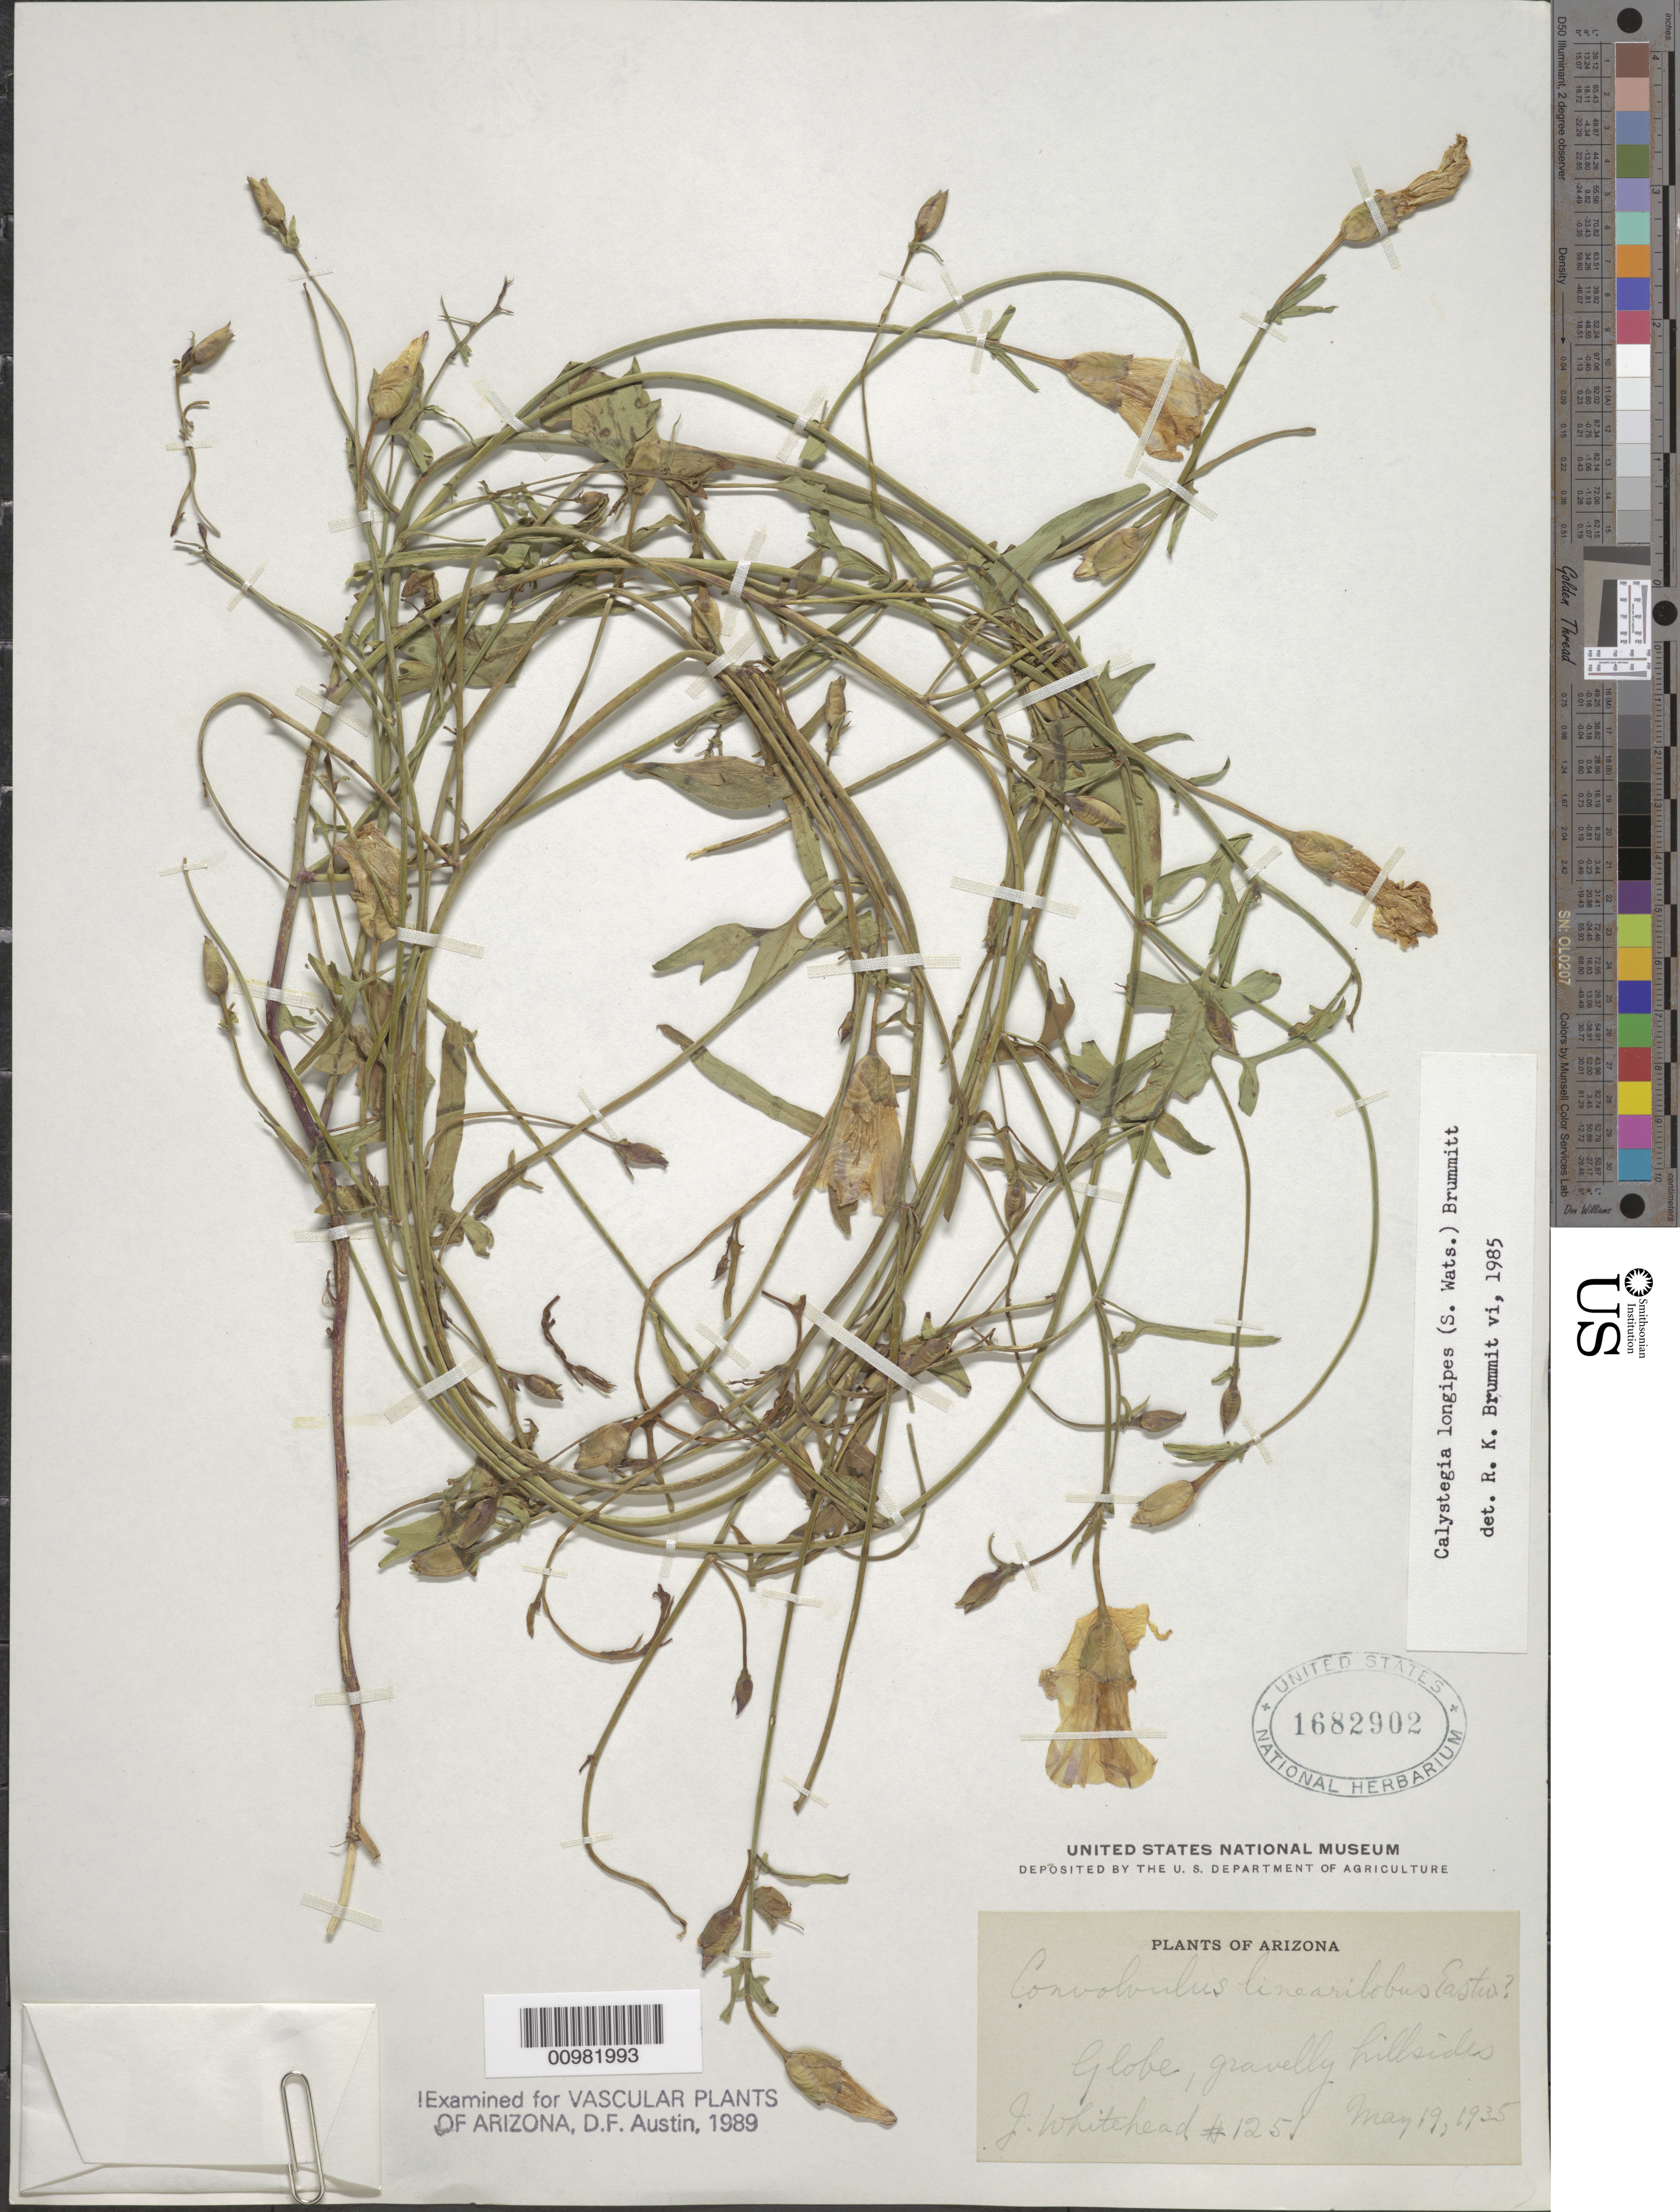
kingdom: Plantae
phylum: Tracheophyta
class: Magnoliopsida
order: Solanales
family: Convolvulaceae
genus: Calystegia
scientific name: Calystegia longipes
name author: (S. Watson) Brummitt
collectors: J. Whitehead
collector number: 1251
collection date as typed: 19 May 1935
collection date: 1935-05-19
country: United States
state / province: Arizona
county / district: Gila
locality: Globe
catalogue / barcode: US 1682902